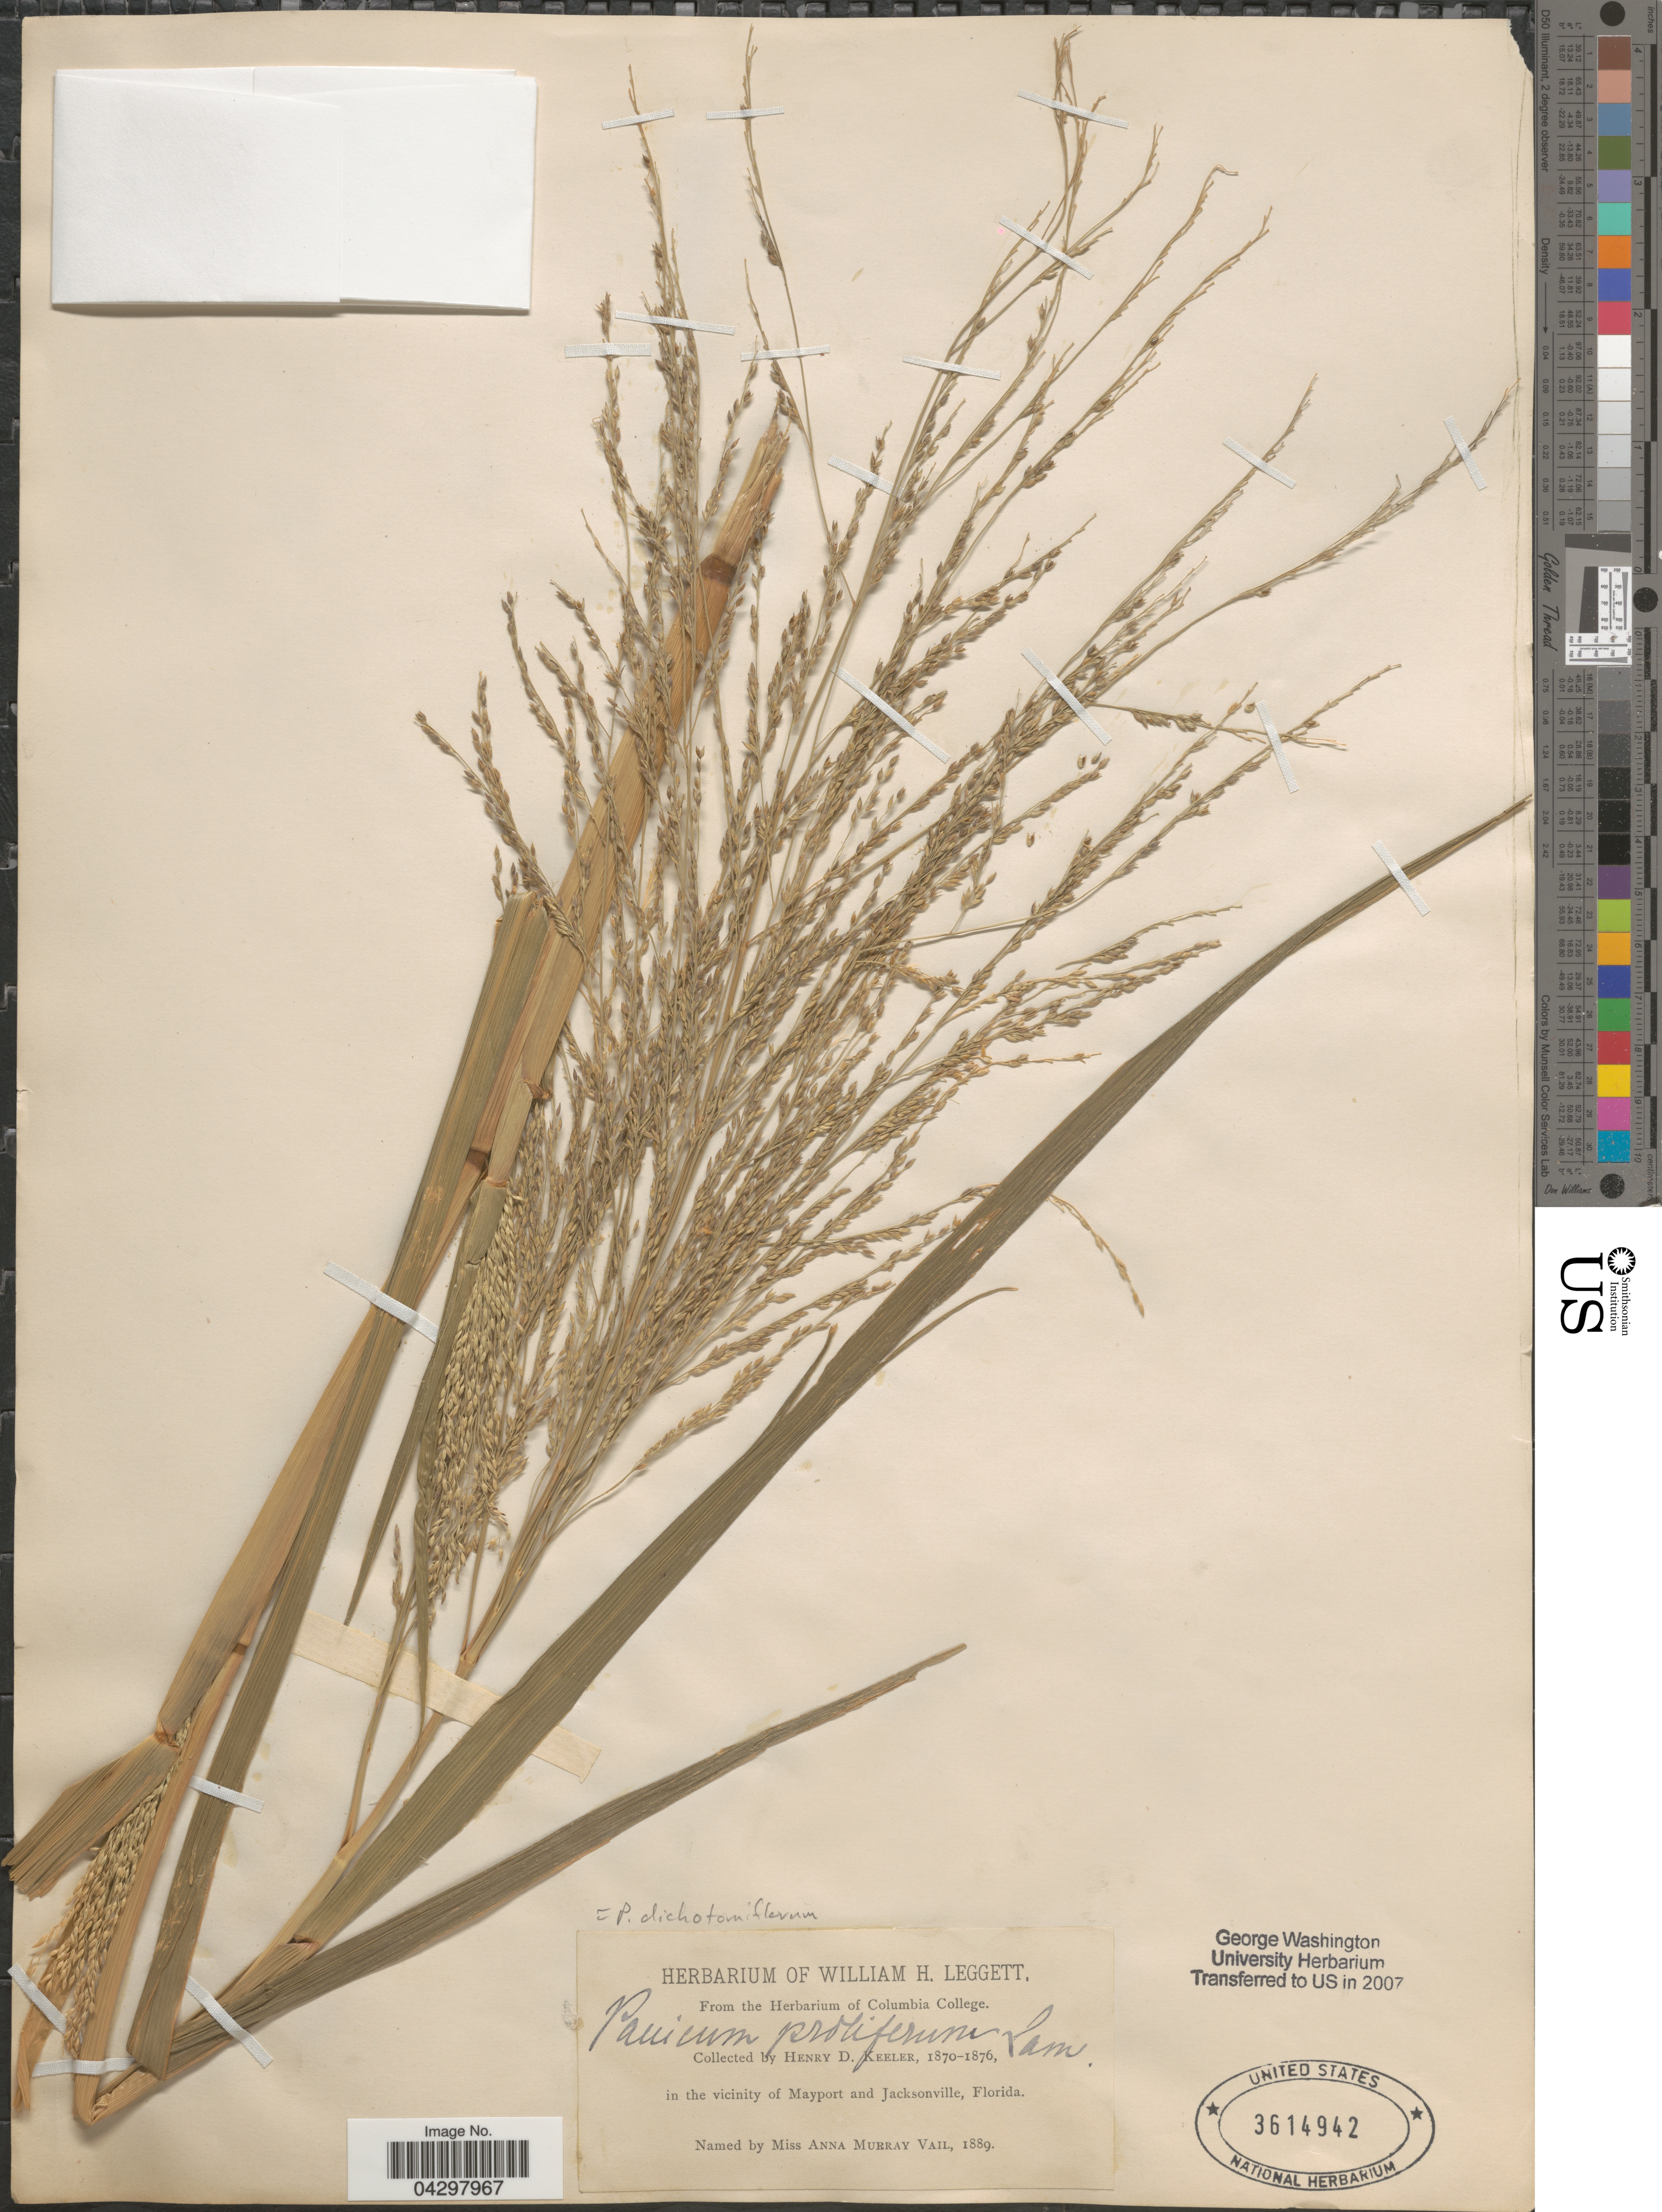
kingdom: Plantae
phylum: Tracheophyta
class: Liliopsida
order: Poales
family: Poaceae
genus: Panicum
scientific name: Panicum dichotomiflorum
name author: Michx.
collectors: H. Keeler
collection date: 1870/1876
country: United States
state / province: Florida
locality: In the vicinity of Mayport and Jacksonville.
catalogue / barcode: US 3614942